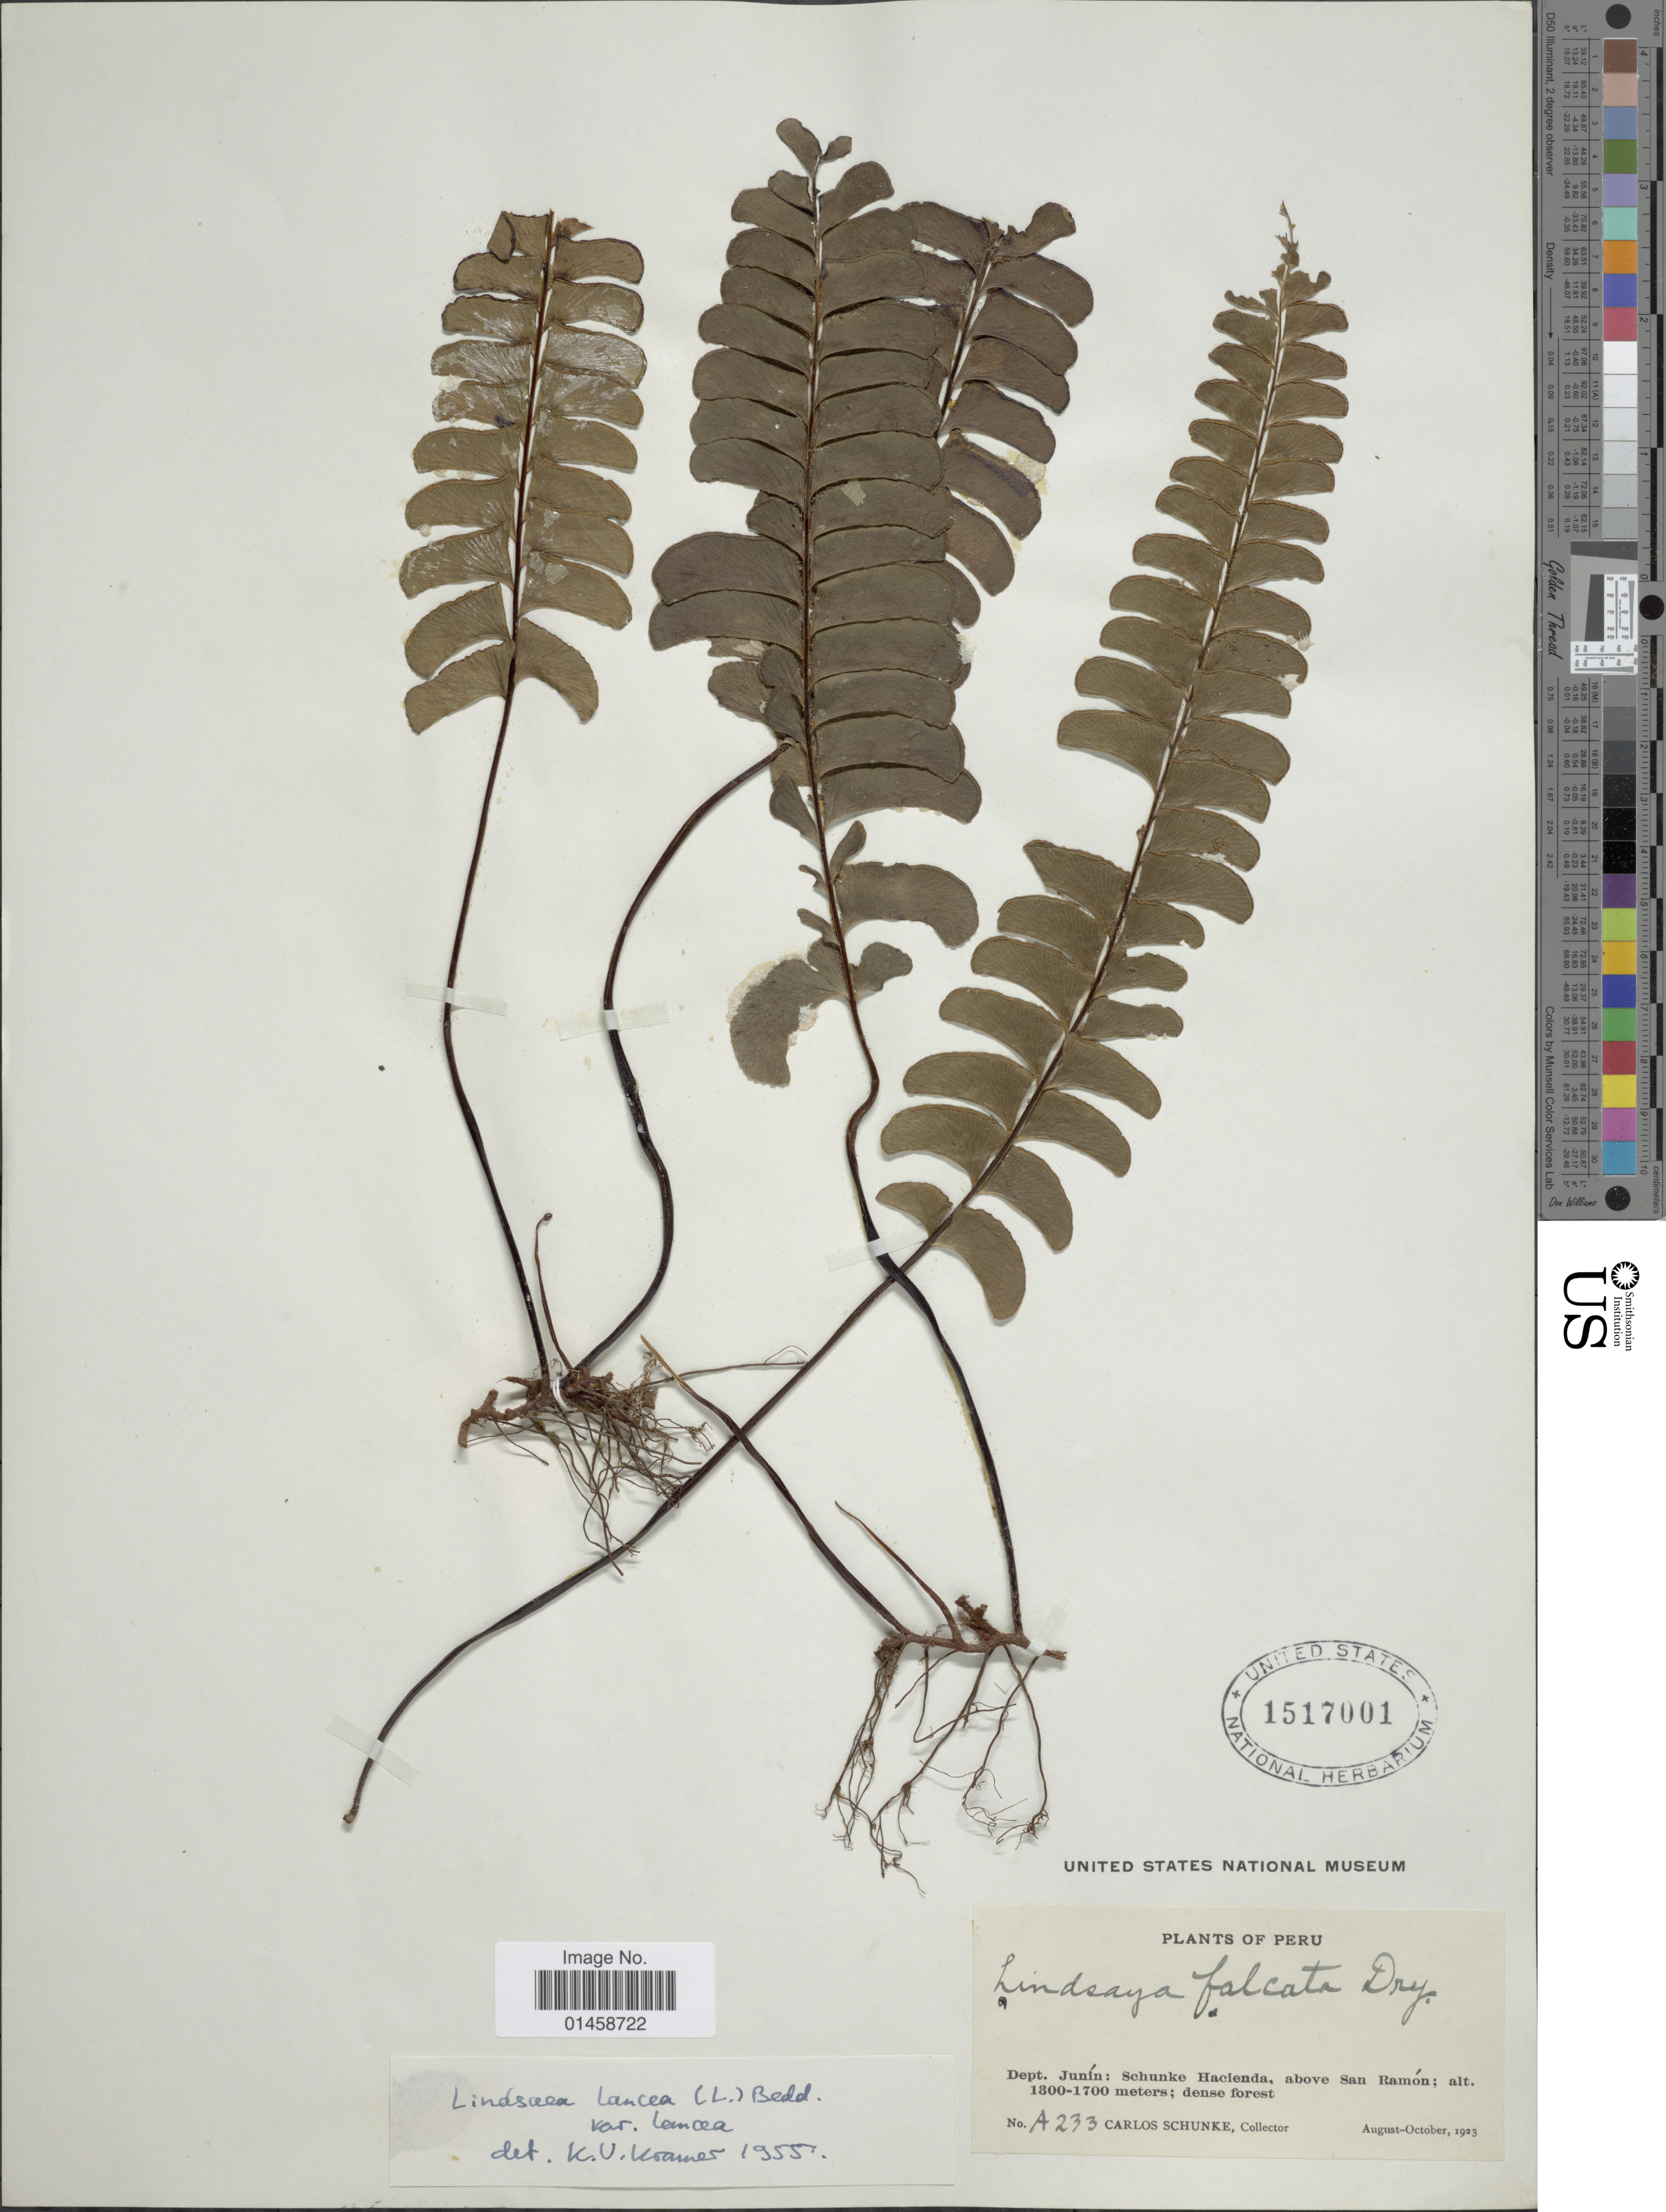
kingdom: Plantae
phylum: Tracheophyta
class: Polypodiopsida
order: Polypodiales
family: Lindsaeaceae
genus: Lindsaea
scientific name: Lindsaea lancea var. falcata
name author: (Dryand.) Rosenst.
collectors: C. Schunke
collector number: A233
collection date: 1923-08/1923-10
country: Peru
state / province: Junín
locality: Schunke Hacienda, above San Ramón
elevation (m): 1300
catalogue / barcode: US 1417001